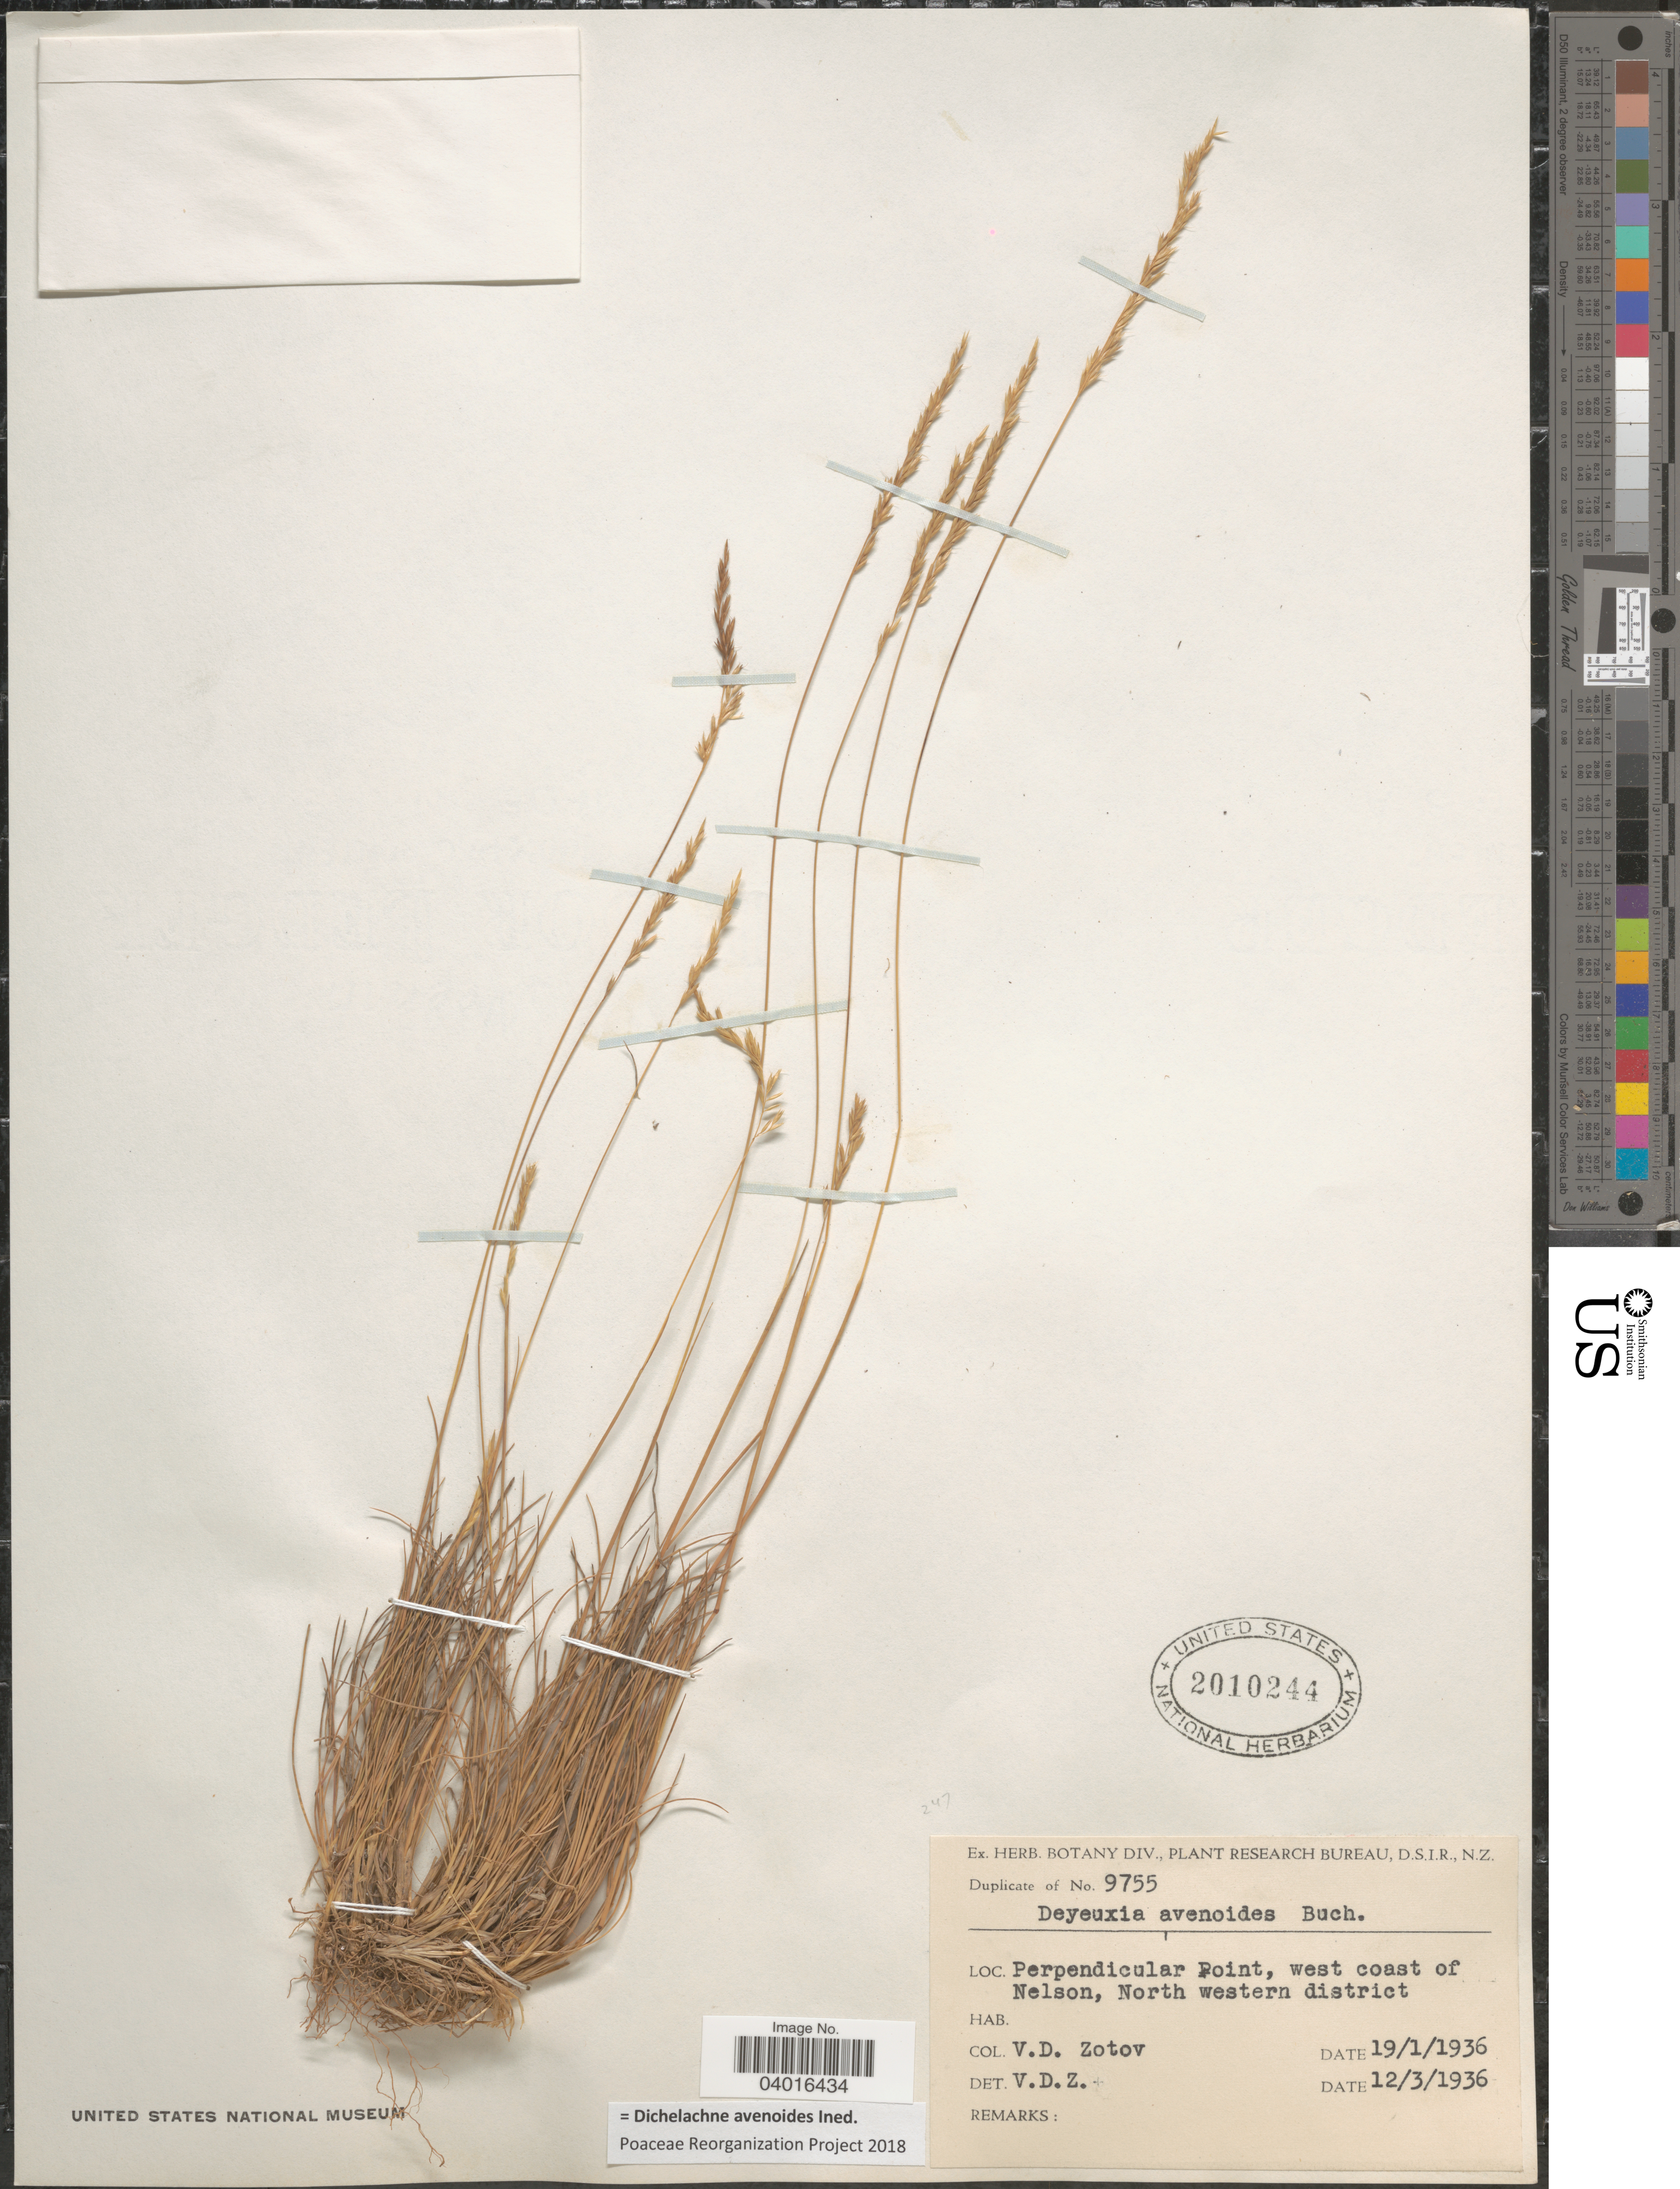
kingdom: Plantae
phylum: Tracheophyta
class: Liliopsida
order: Poales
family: Poaceae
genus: Pentapogon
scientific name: Pentapogon avenoides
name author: (Hook. f.) P.M. Peterson et al.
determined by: Wagner, W. L., (BOT), Smithsonian Institution - National Museum of Natural History (UNITED STATES)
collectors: V. Zotov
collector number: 9755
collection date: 1936-01-19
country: New Zealand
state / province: Nelson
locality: Perpendicular Point, west coast of Nelson, North western district.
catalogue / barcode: US 2010244